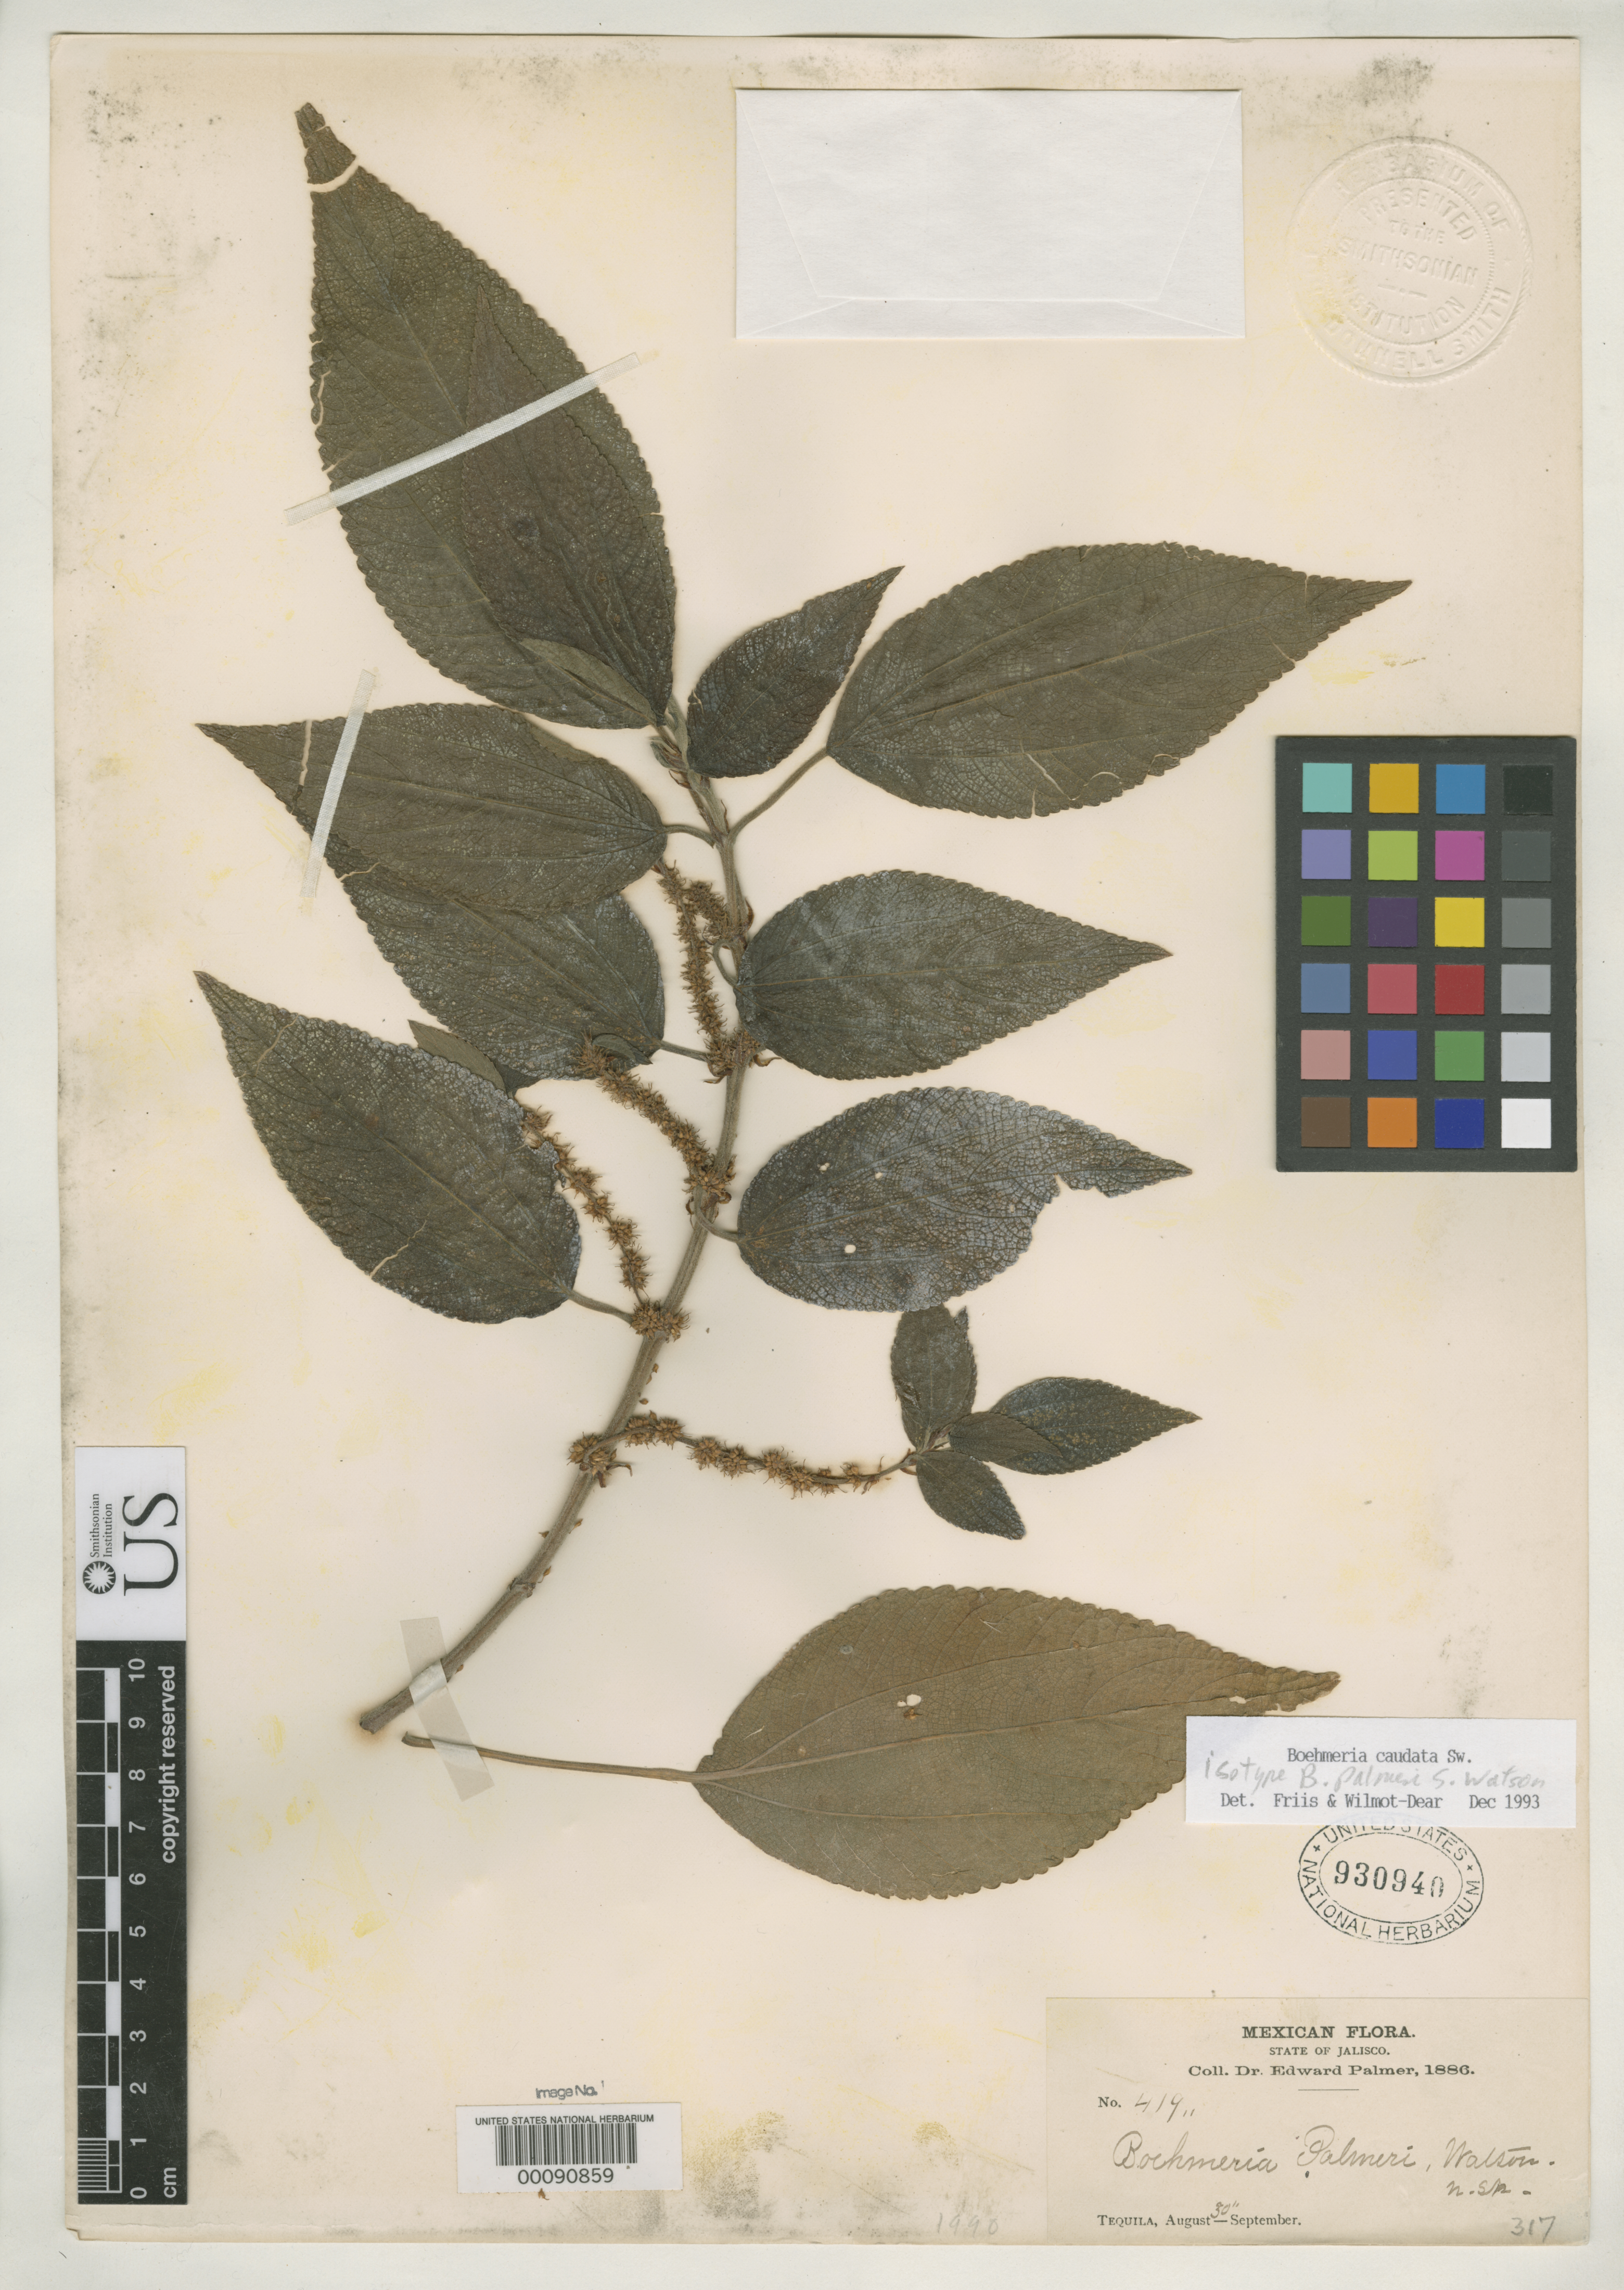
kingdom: Plantae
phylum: Tracheophyta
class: Magnoliopsida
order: Rosales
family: Urticaceae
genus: Boehmeria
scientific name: Boehmeria palmeri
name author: S. Watson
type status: Isotype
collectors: E. Palmer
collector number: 419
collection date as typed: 30 Aug 1886 or 30 Sep 1886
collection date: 1886-08-30 or 1886-09-30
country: Mexico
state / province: Jalisco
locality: Tequila.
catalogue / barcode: US 930940